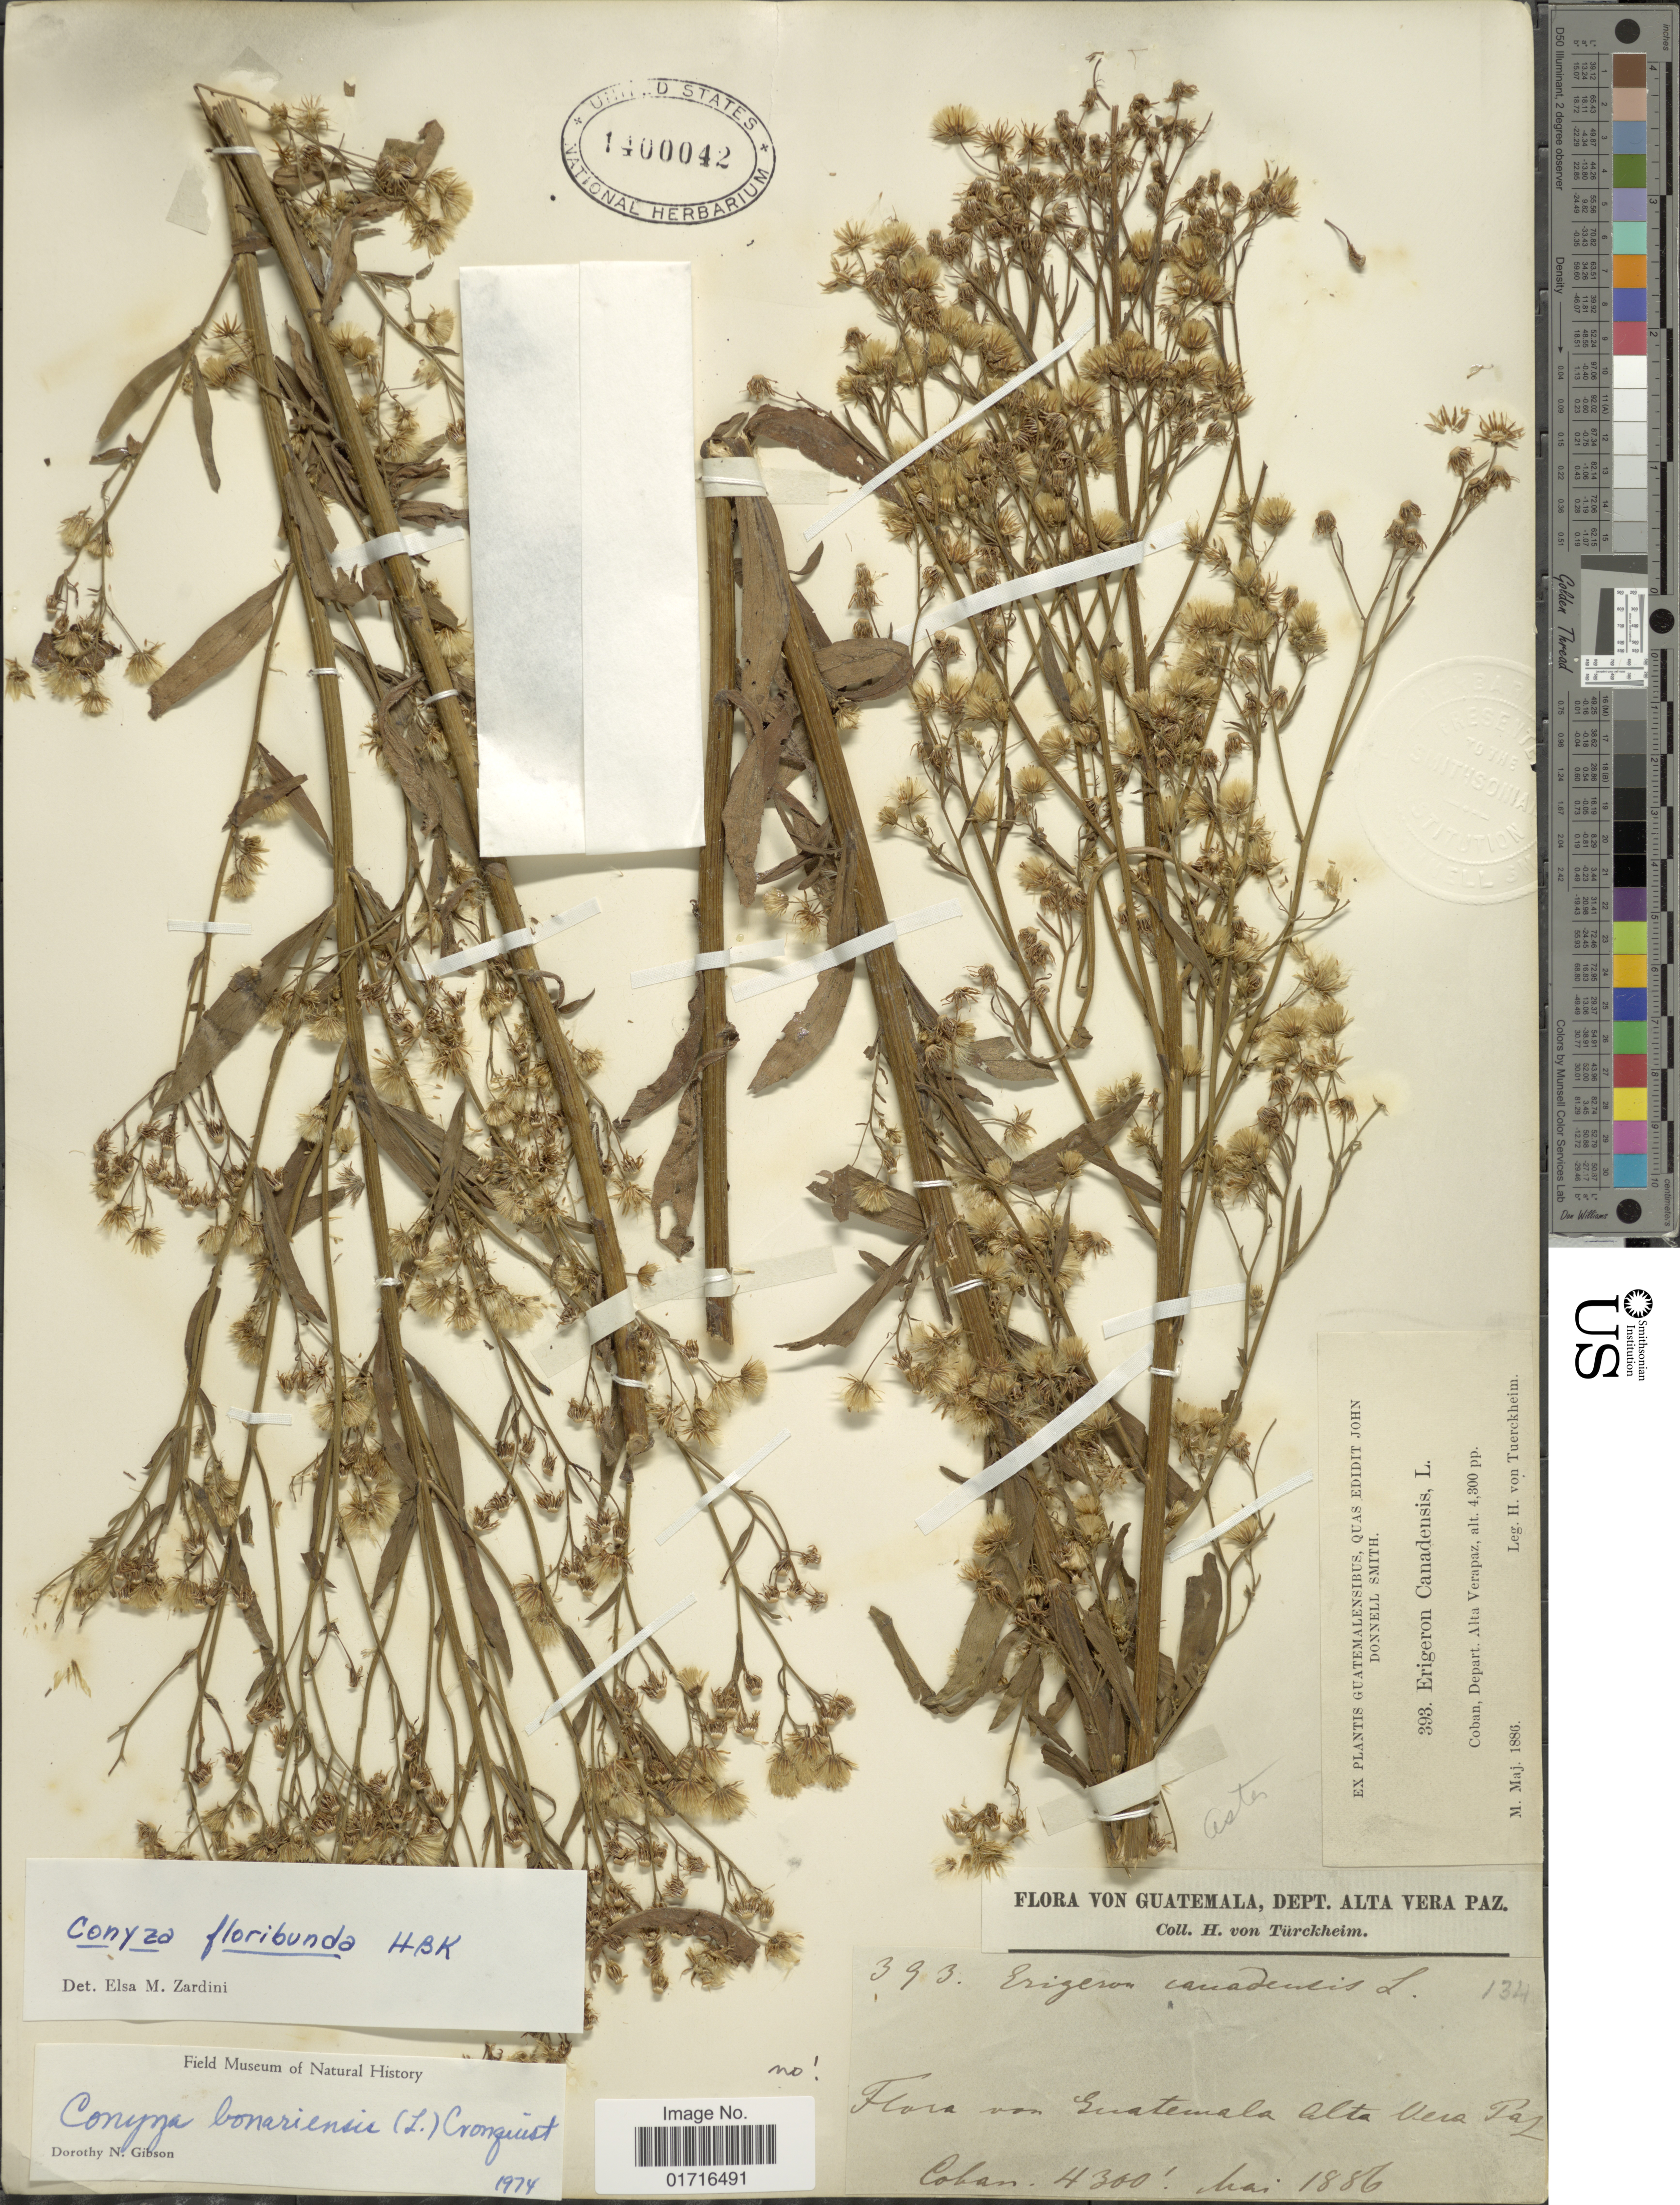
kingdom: Plantae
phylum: Tracheophyta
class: Magnoliopsida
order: Asterales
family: Asteraceae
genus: Conyza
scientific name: Conyza floribunda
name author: Kunth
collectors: H. von Türckheim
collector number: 393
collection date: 1886-05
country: Guatemala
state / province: Alta Verapaz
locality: Coban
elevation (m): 1311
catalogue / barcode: US 1400042